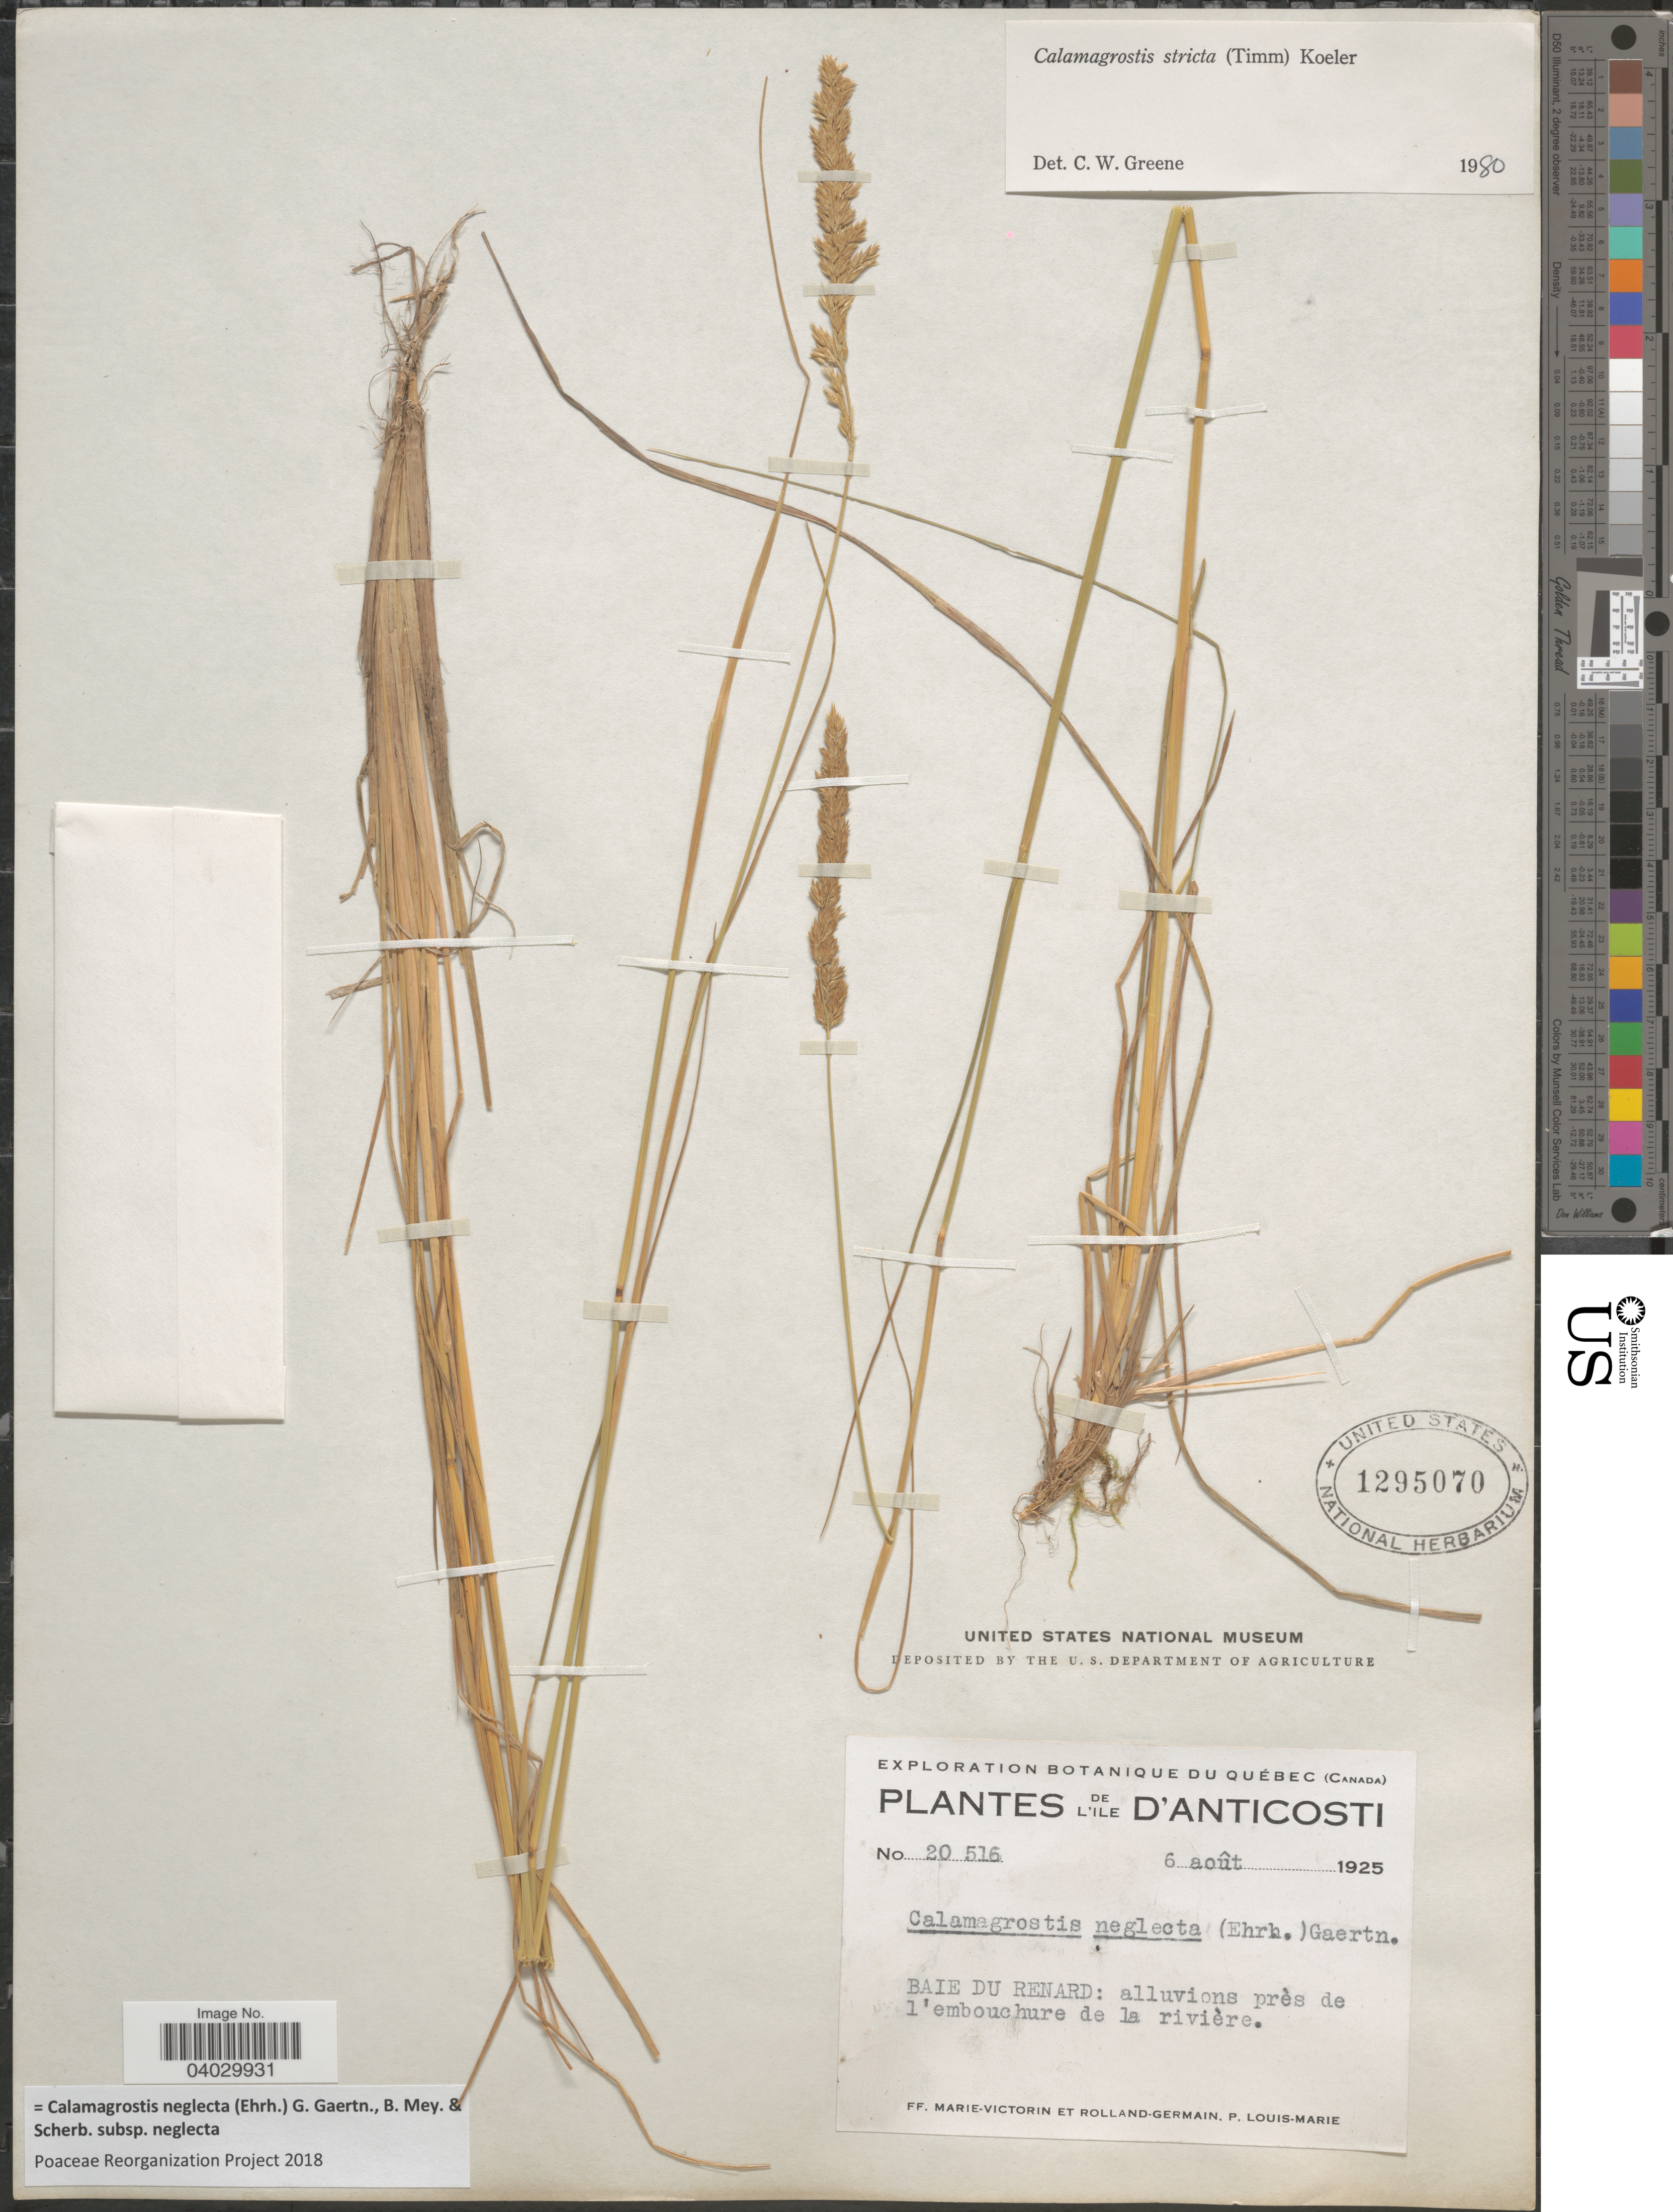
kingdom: Plantae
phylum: Tracheophyta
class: Liliopsida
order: Poales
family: Poaceae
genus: Calamagrostis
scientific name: Calamagrostis neglecta subsp. neglecta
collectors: F. Marie-Victorin, Rolland-Germain & L.-M. LaLonde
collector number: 20516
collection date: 1925-08-06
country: Canada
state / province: Quebec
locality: De L'ile D' Anticosti. Baie Du Renard: alluvions près de l' embouchure de la rivière.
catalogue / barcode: US 1295070